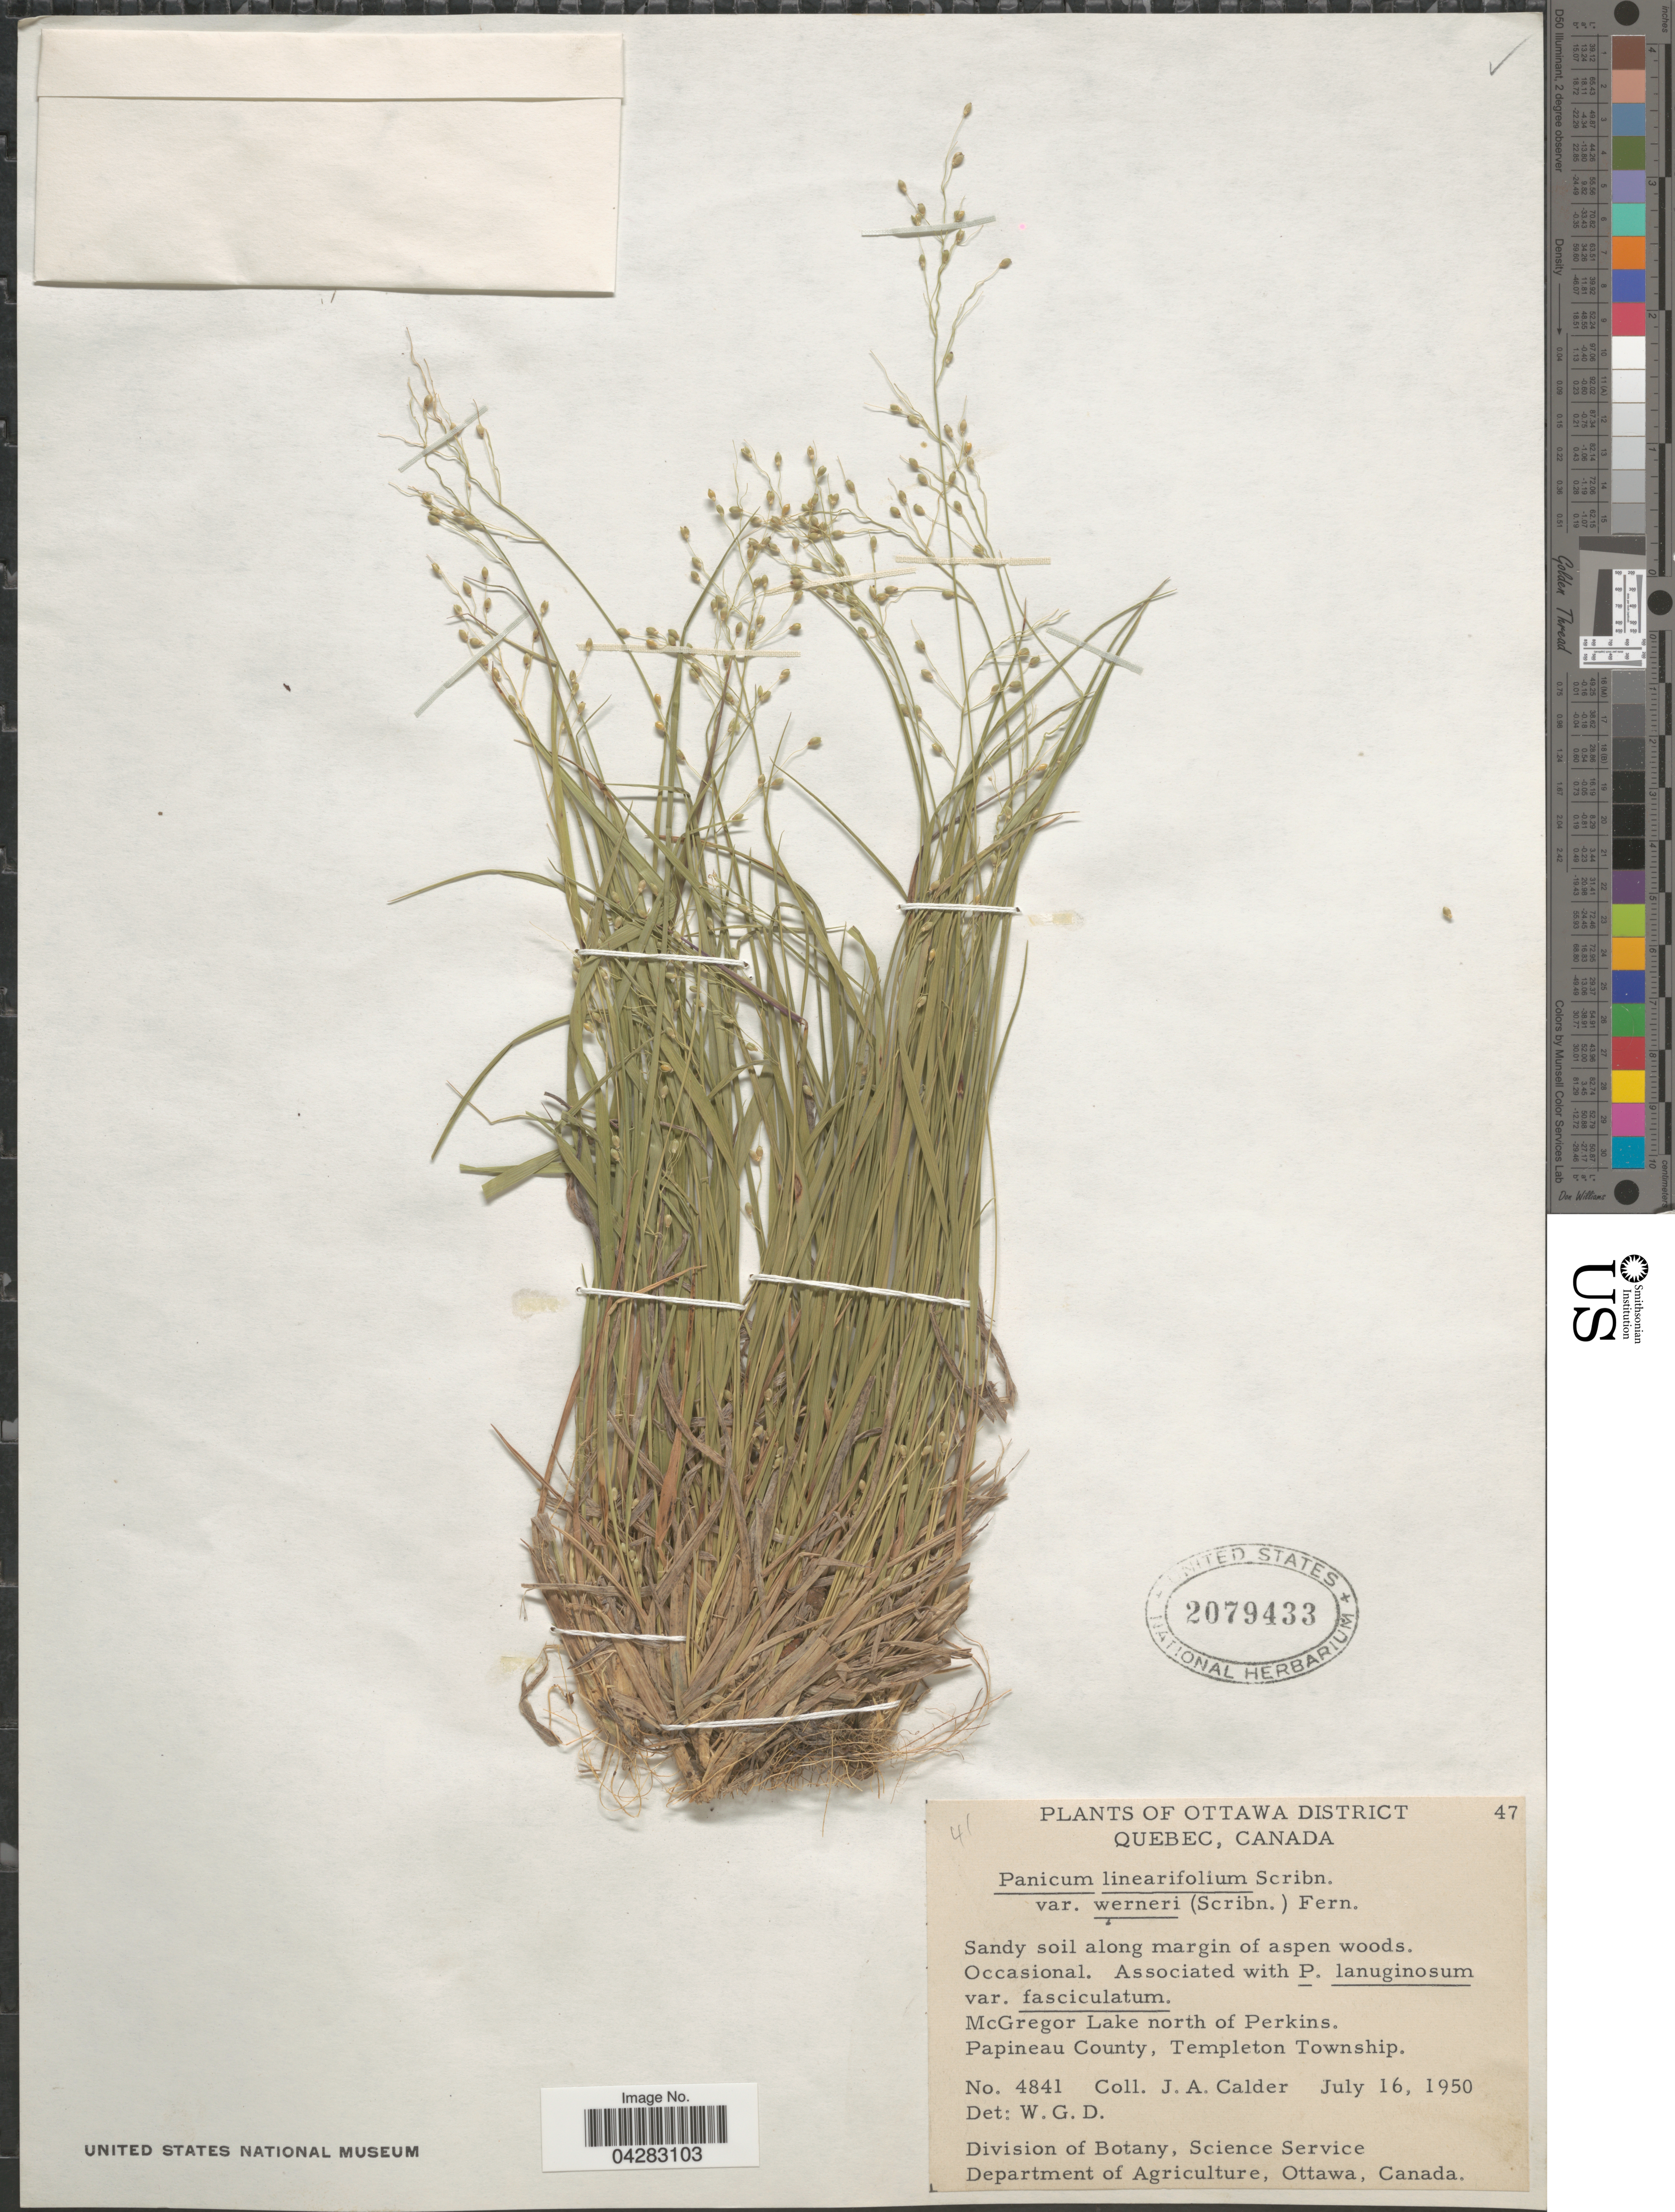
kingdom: Plantae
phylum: Tracheophyta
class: Liliopsida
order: Poales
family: Poaceae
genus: Dichanthelium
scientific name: Dichanthelium linearifolium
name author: (Scribn.) Gould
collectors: J. A. Calder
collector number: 4841/47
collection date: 1950-07-16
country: Canada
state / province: Quebec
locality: Ottawa District. Sandy soil along margin of aspen woods. McGregor Lake north of Perkins. Papineau County, Templeton Township.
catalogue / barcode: US 2079433